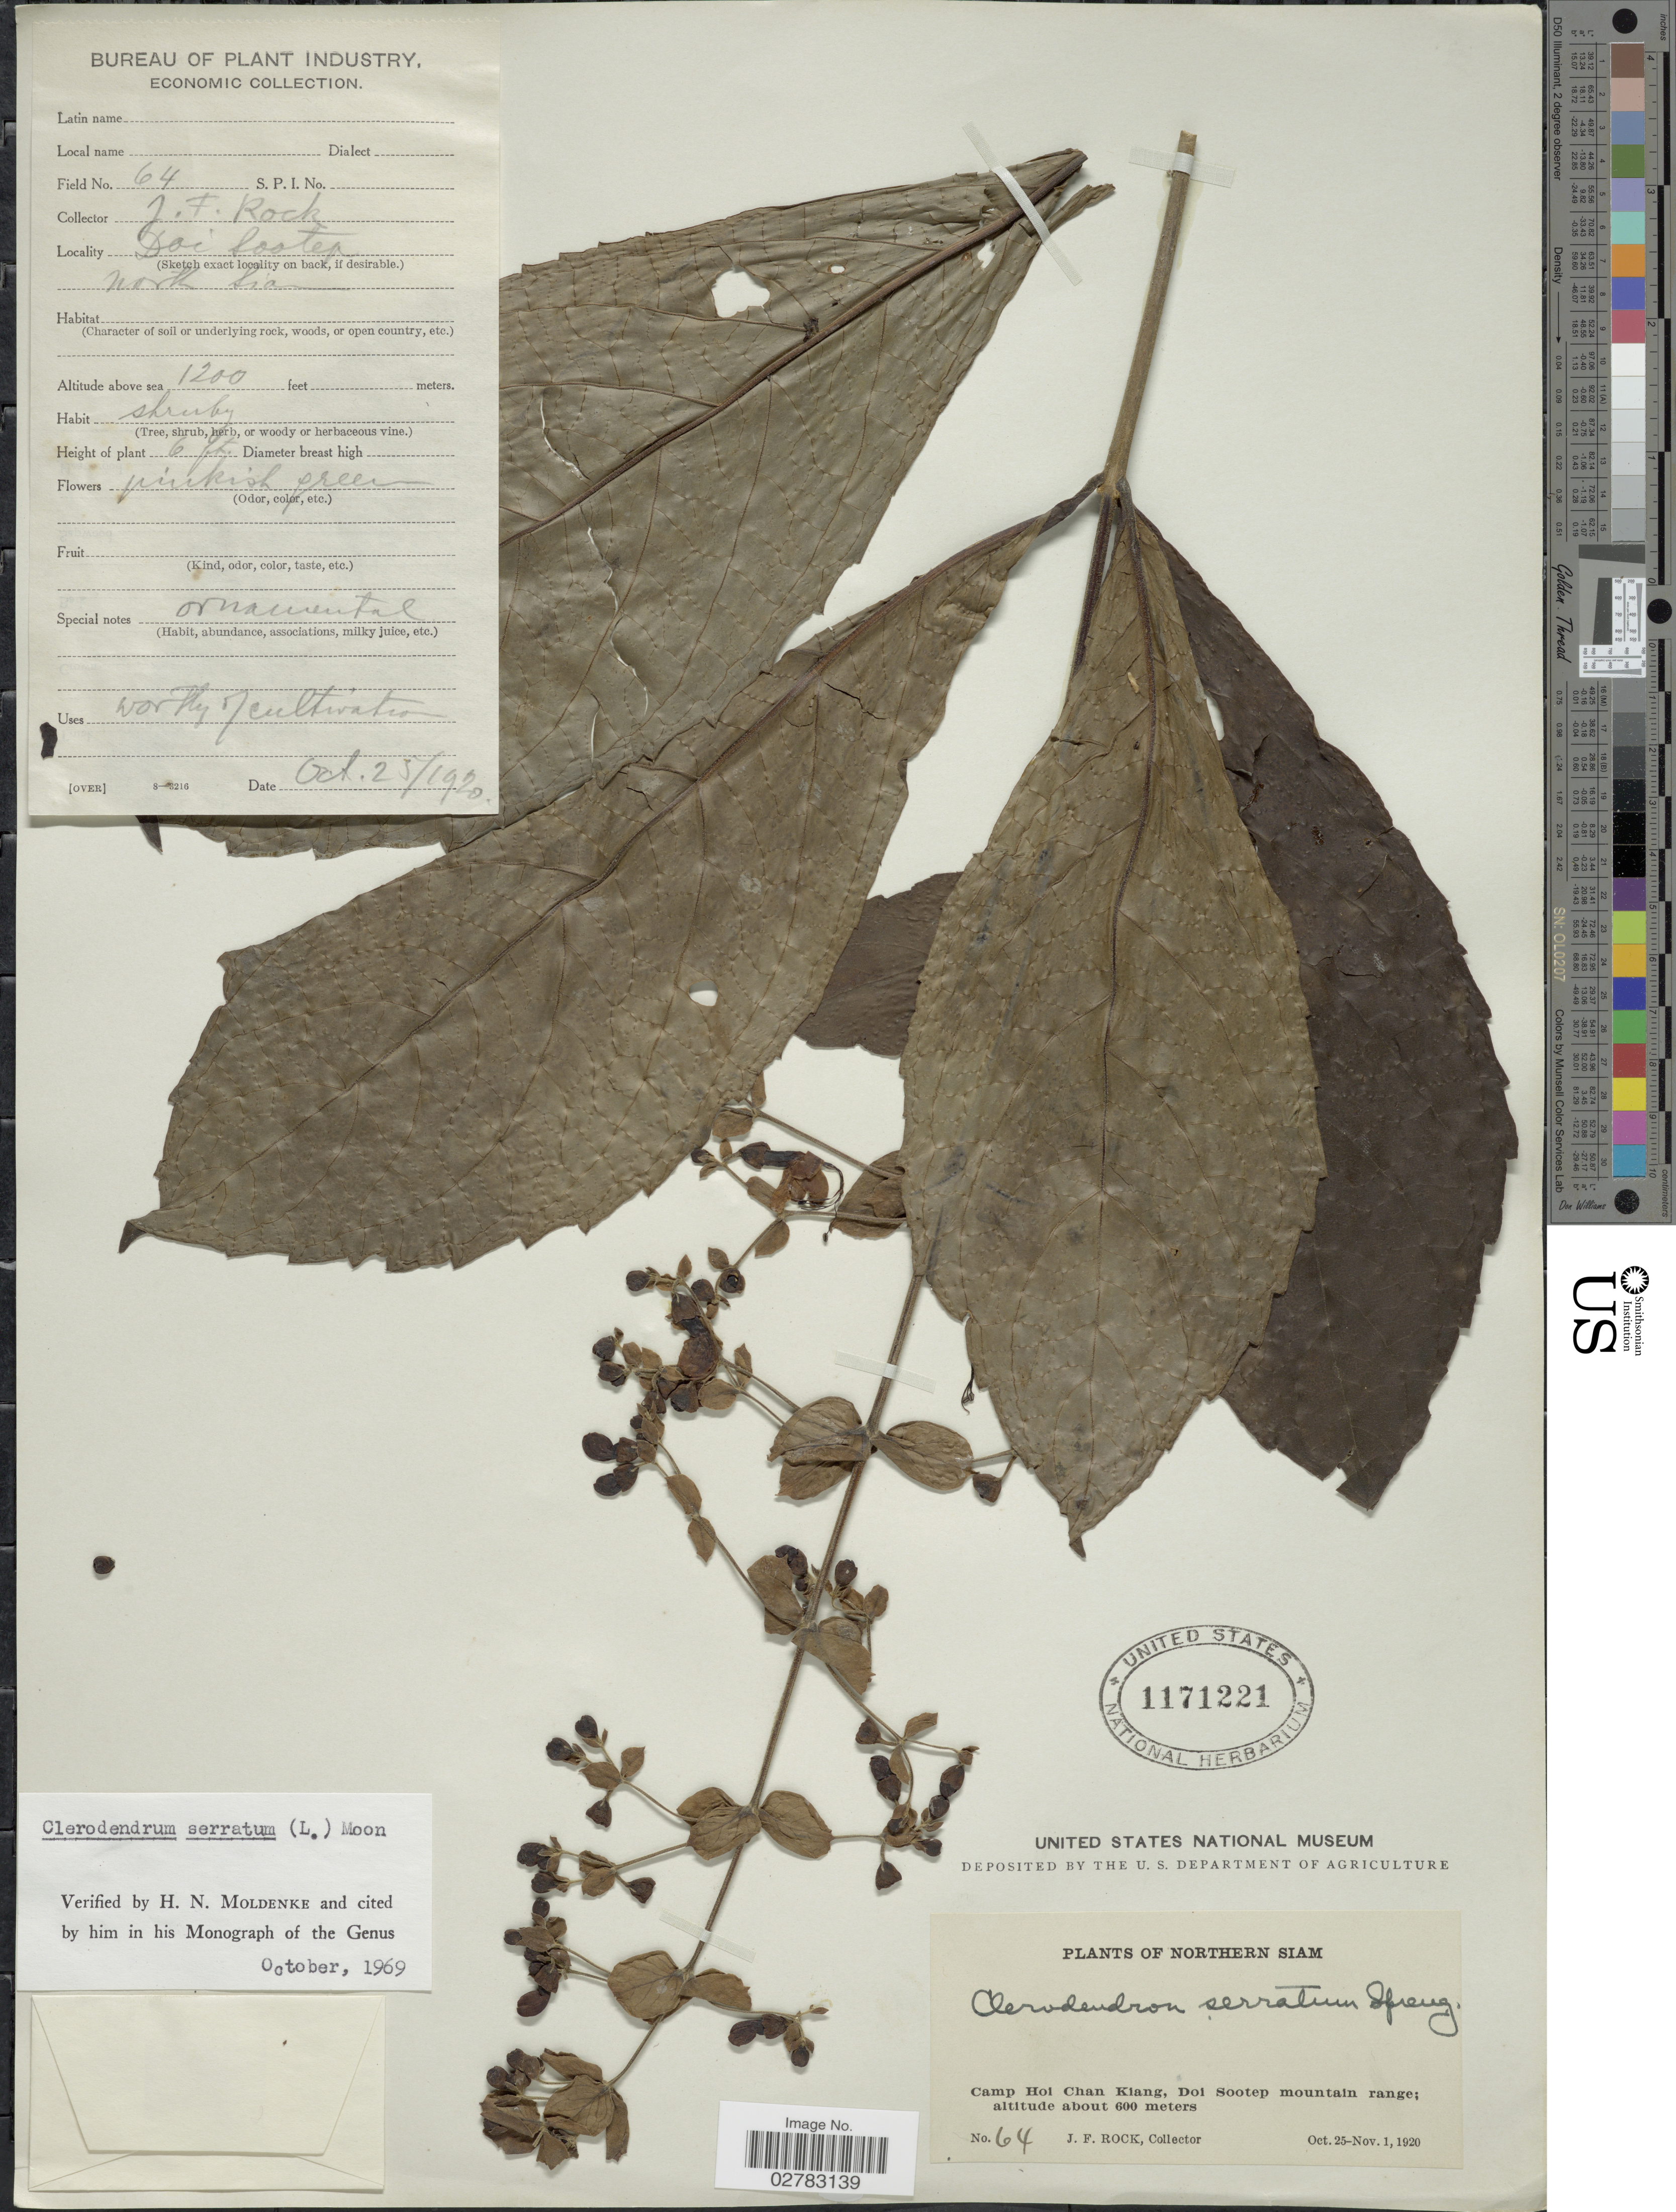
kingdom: Plantae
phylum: Tracheophyta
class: Magnoliopsida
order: Lamiales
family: Lamiaceae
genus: Clerodendrum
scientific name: Clerodendrum serratum var. serratum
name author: (L.) Moon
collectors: J. Rock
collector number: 64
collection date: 1920-10-25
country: Thailand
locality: Northern Siam. Camp Hoi Chan Kiang, Doi Sootep mountain range.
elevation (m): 600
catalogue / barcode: US 1171221